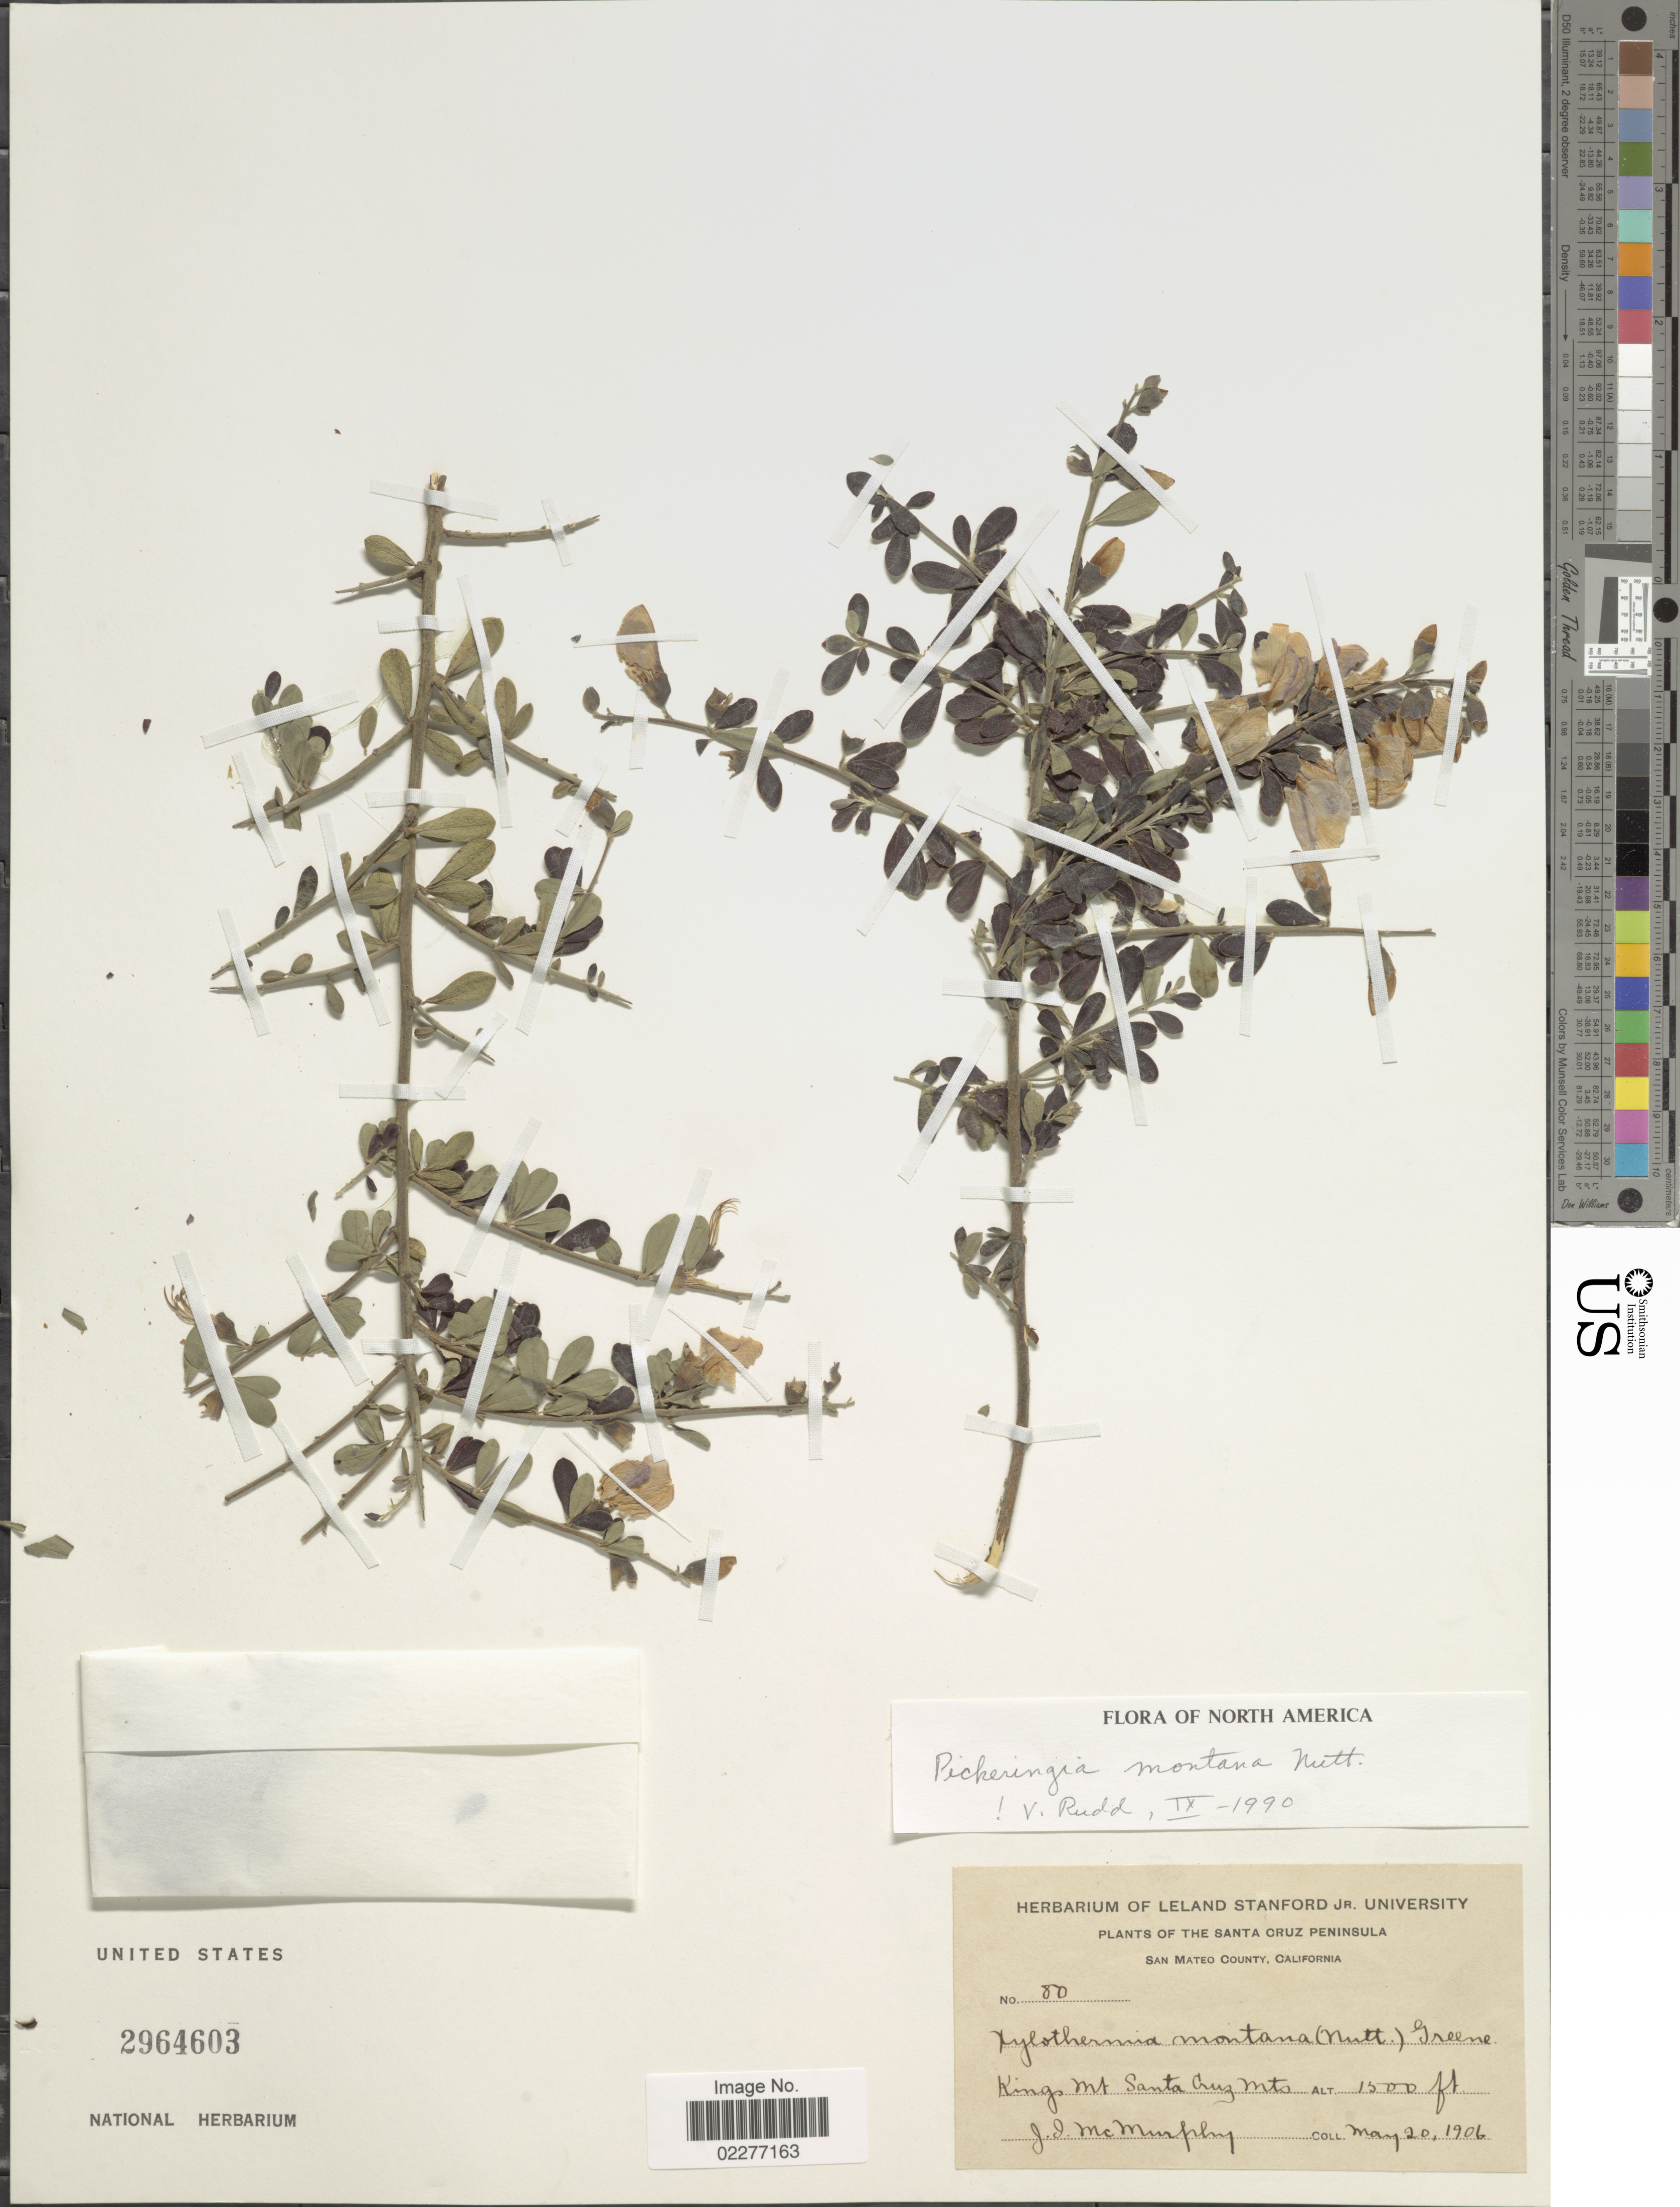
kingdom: Plantae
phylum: Tracheophyta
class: Magnoliopsida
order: Fabales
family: Fabaceae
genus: Pickeringia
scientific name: Pickeringia montana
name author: Nutt. ex Torr. & A. Gray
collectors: J. McMurphy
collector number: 50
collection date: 1906-05-20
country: United States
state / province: California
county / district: San Mateo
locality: The Santa Cruz Peninsula, San Mateo County, Kings Mt Santa Cruz Mts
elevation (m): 457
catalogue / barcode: US 2964603